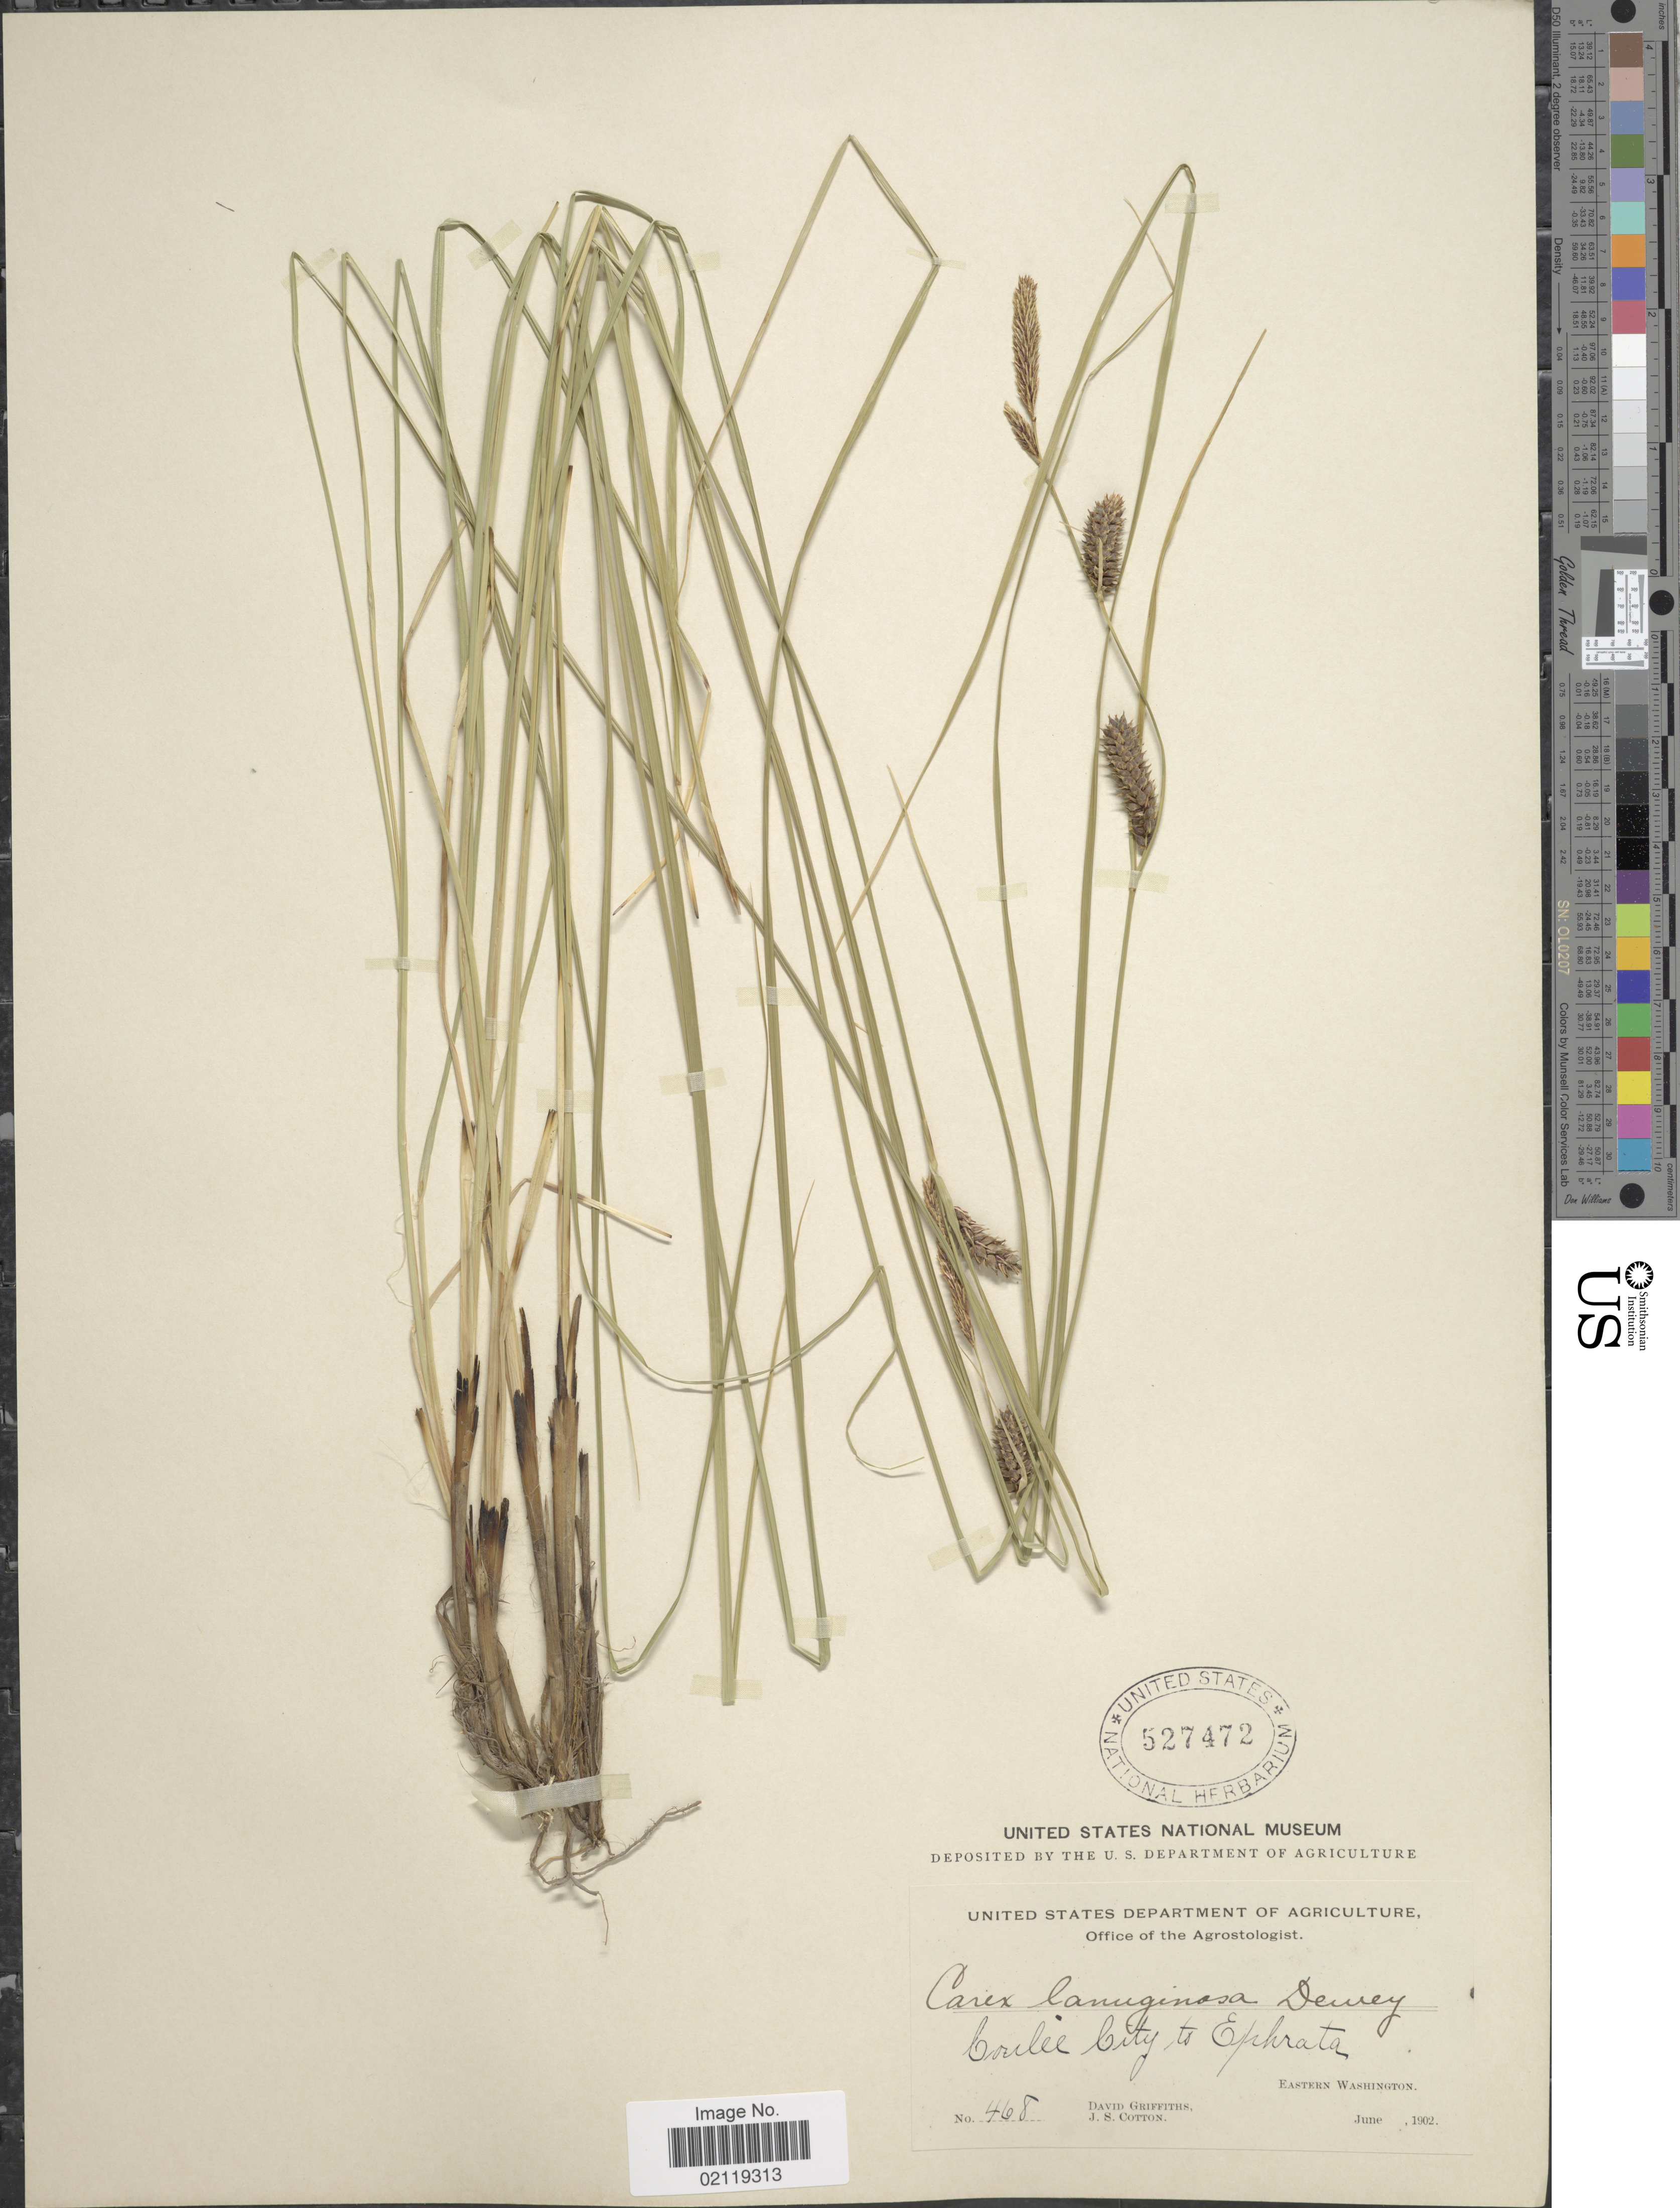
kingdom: Plantae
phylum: Tracheophyta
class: Liliopsida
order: Poales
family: Cyperaceae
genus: Carex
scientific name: Carex pellita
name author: Muhl. ex Willd.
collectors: D. Griffiths & J. S. Cotton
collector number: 468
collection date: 1902-06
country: United States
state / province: Washington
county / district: Grant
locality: Coulee City to Ephrata. Eastern Washington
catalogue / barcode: US 527472